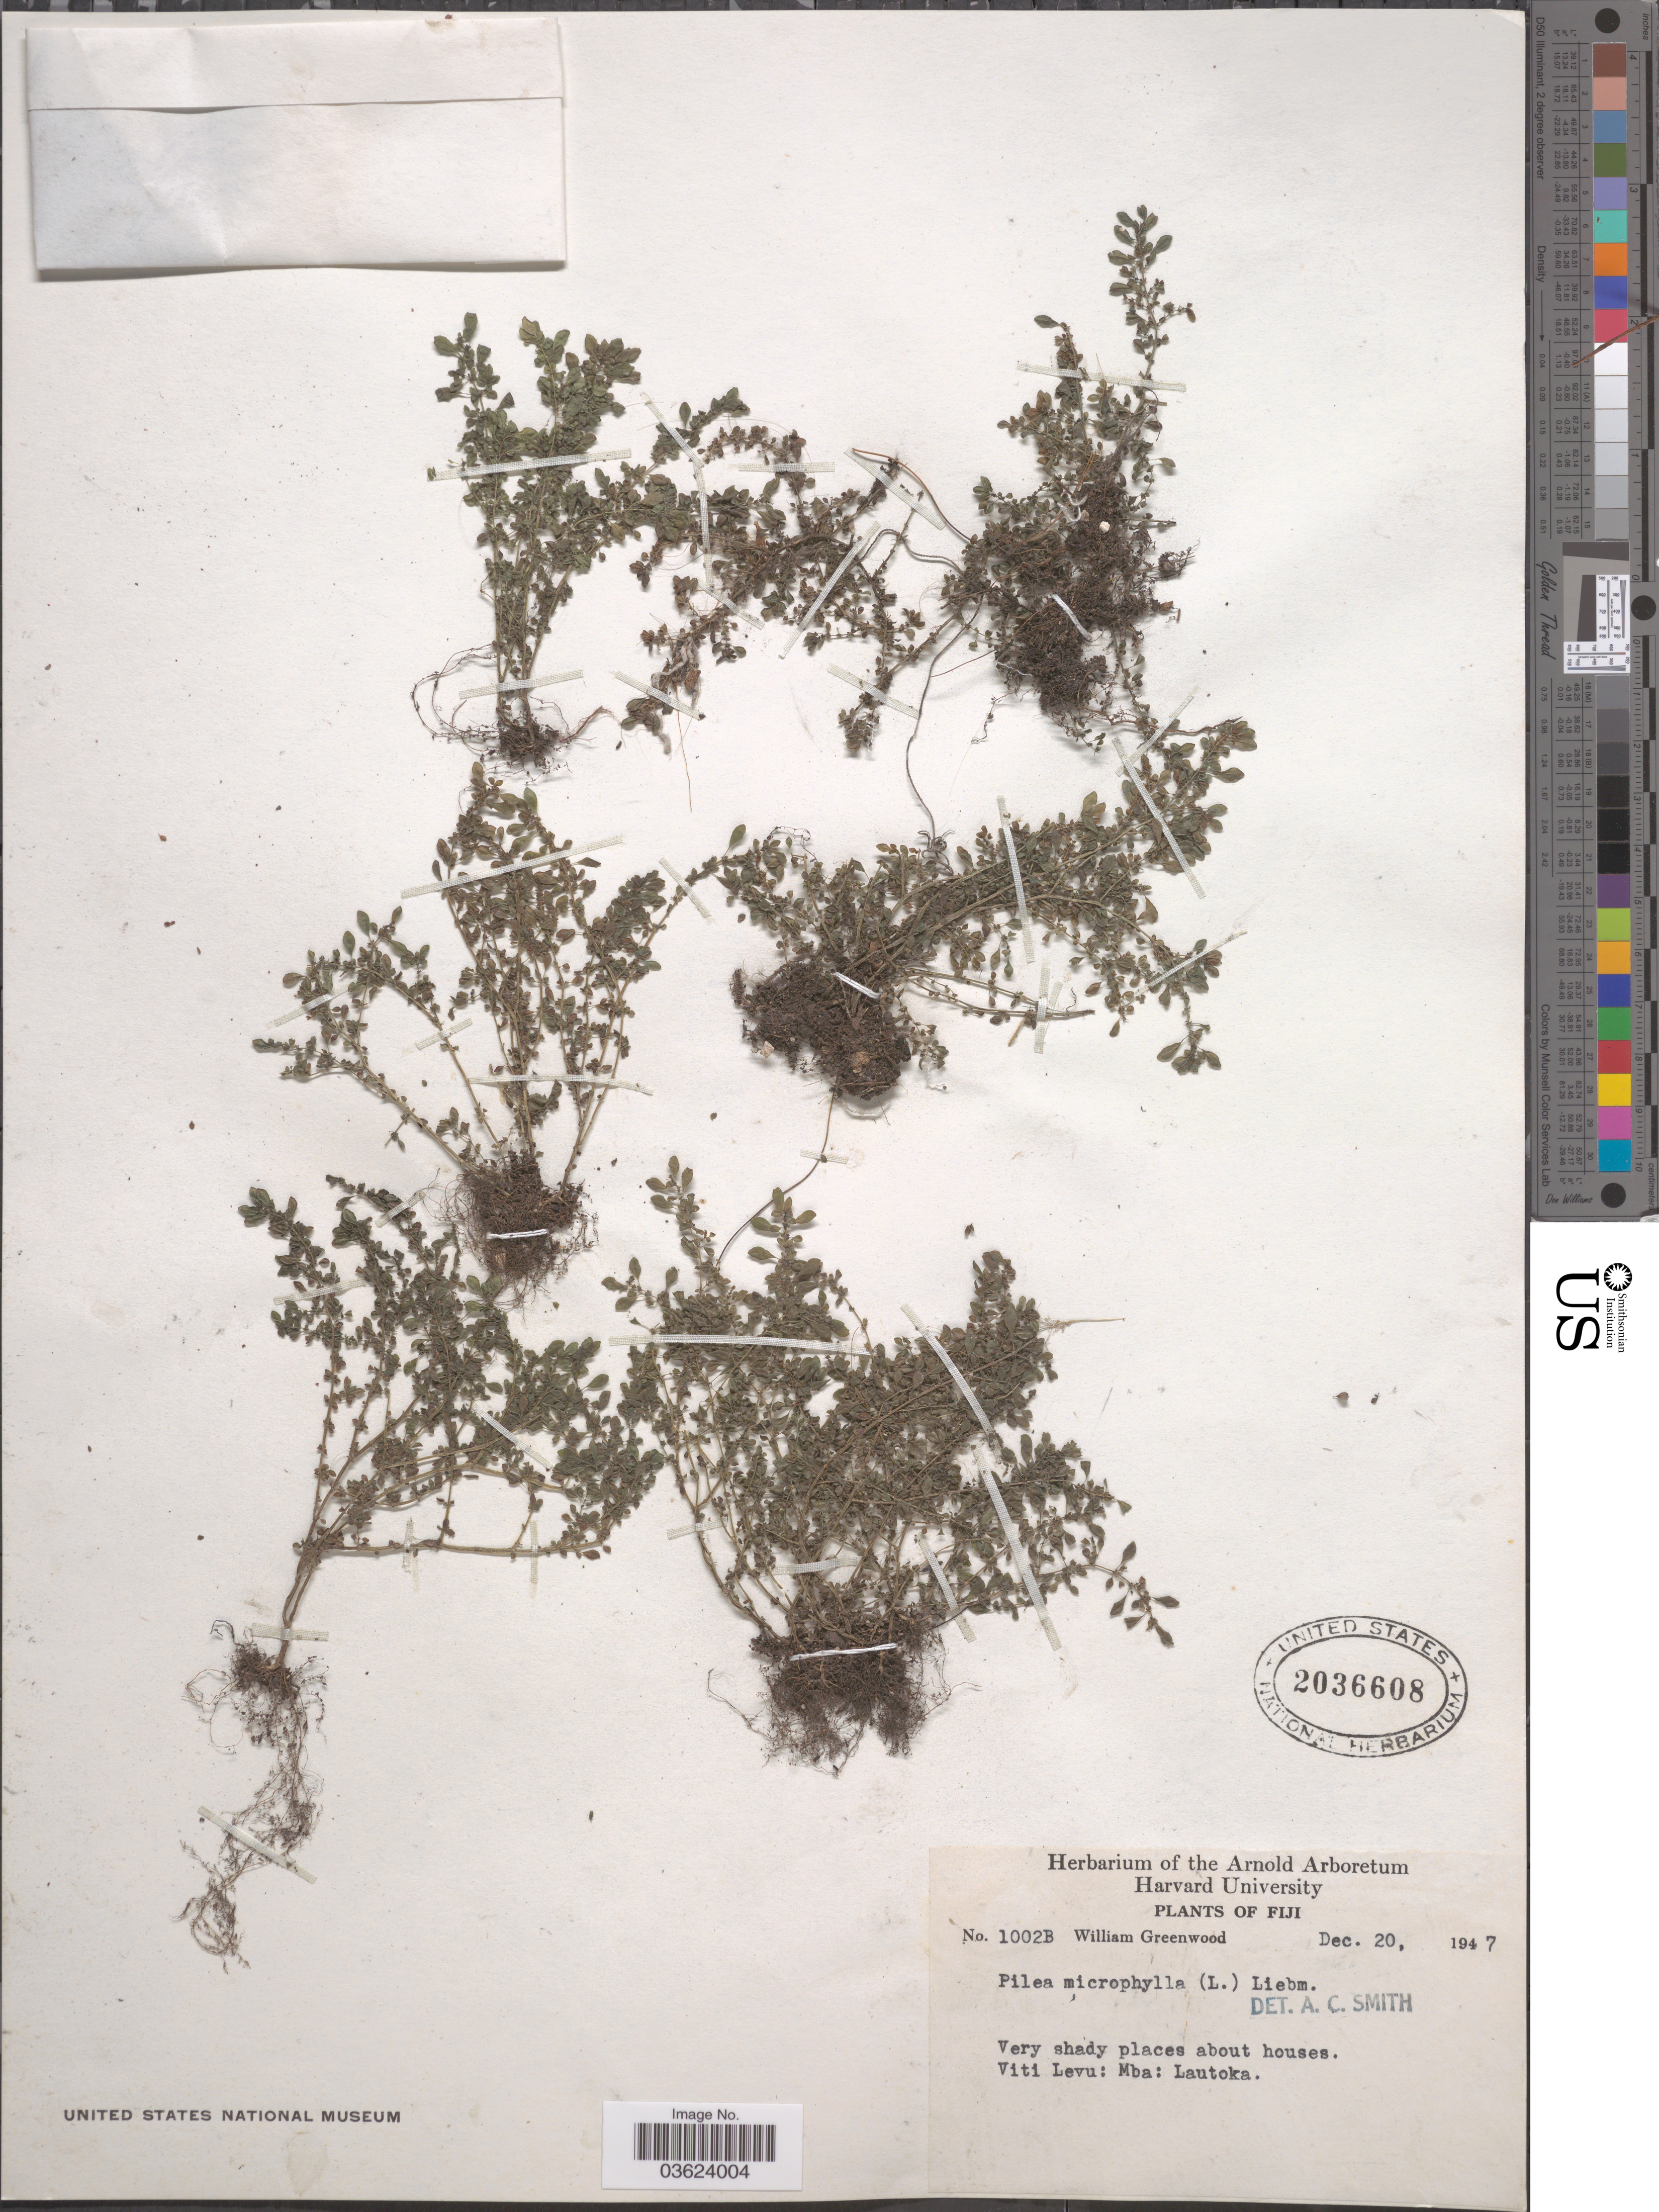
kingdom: Plantae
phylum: Tracheophyta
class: Magnoliopsida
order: Rosales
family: Urticaceae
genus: Pilea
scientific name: Pilea microphylla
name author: (L.) Liebm.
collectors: W. Greenwood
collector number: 1002B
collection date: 1947-12-20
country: Fiji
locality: Viti Levu: Mba: Lautoka.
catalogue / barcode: US 2036608